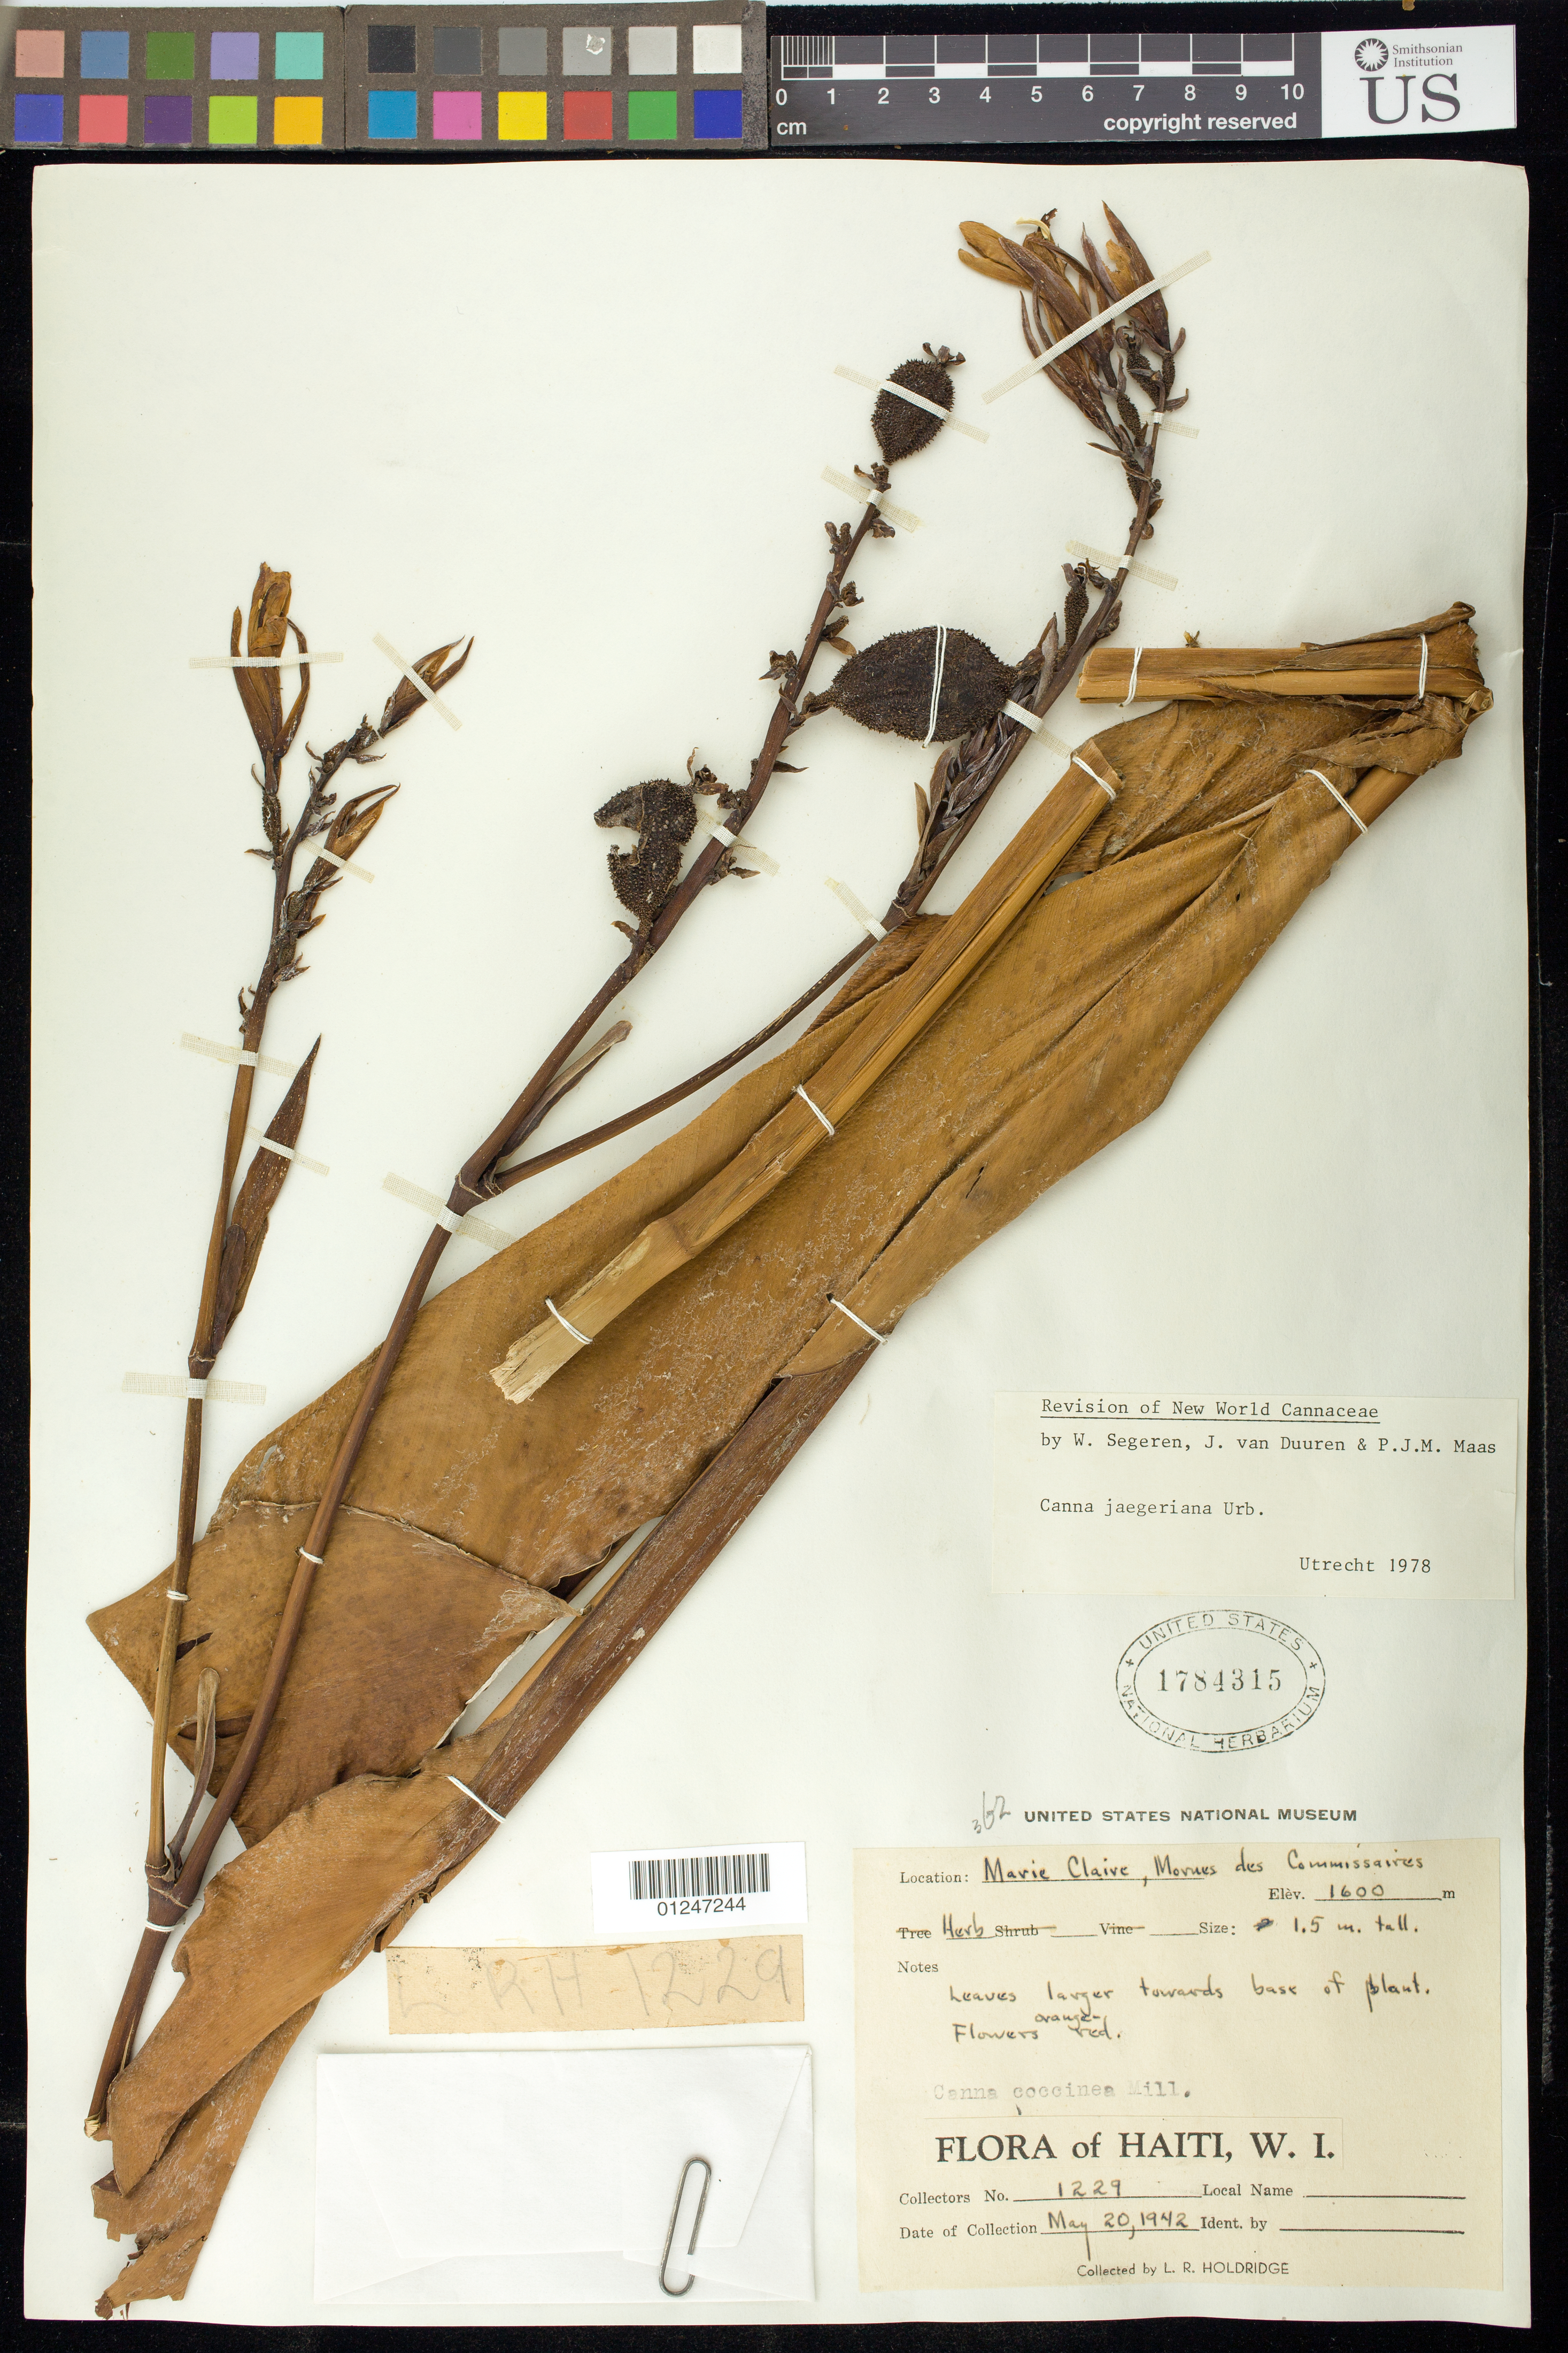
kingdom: Plantae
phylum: Tracheophyta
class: Liliopsida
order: Zingiberales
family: Cannaceae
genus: Canna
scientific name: Canna jaegeriana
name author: Urb.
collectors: L. Holdridge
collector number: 1229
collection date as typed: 20 May 1942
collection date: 1942-05-20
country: Haiti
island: Hispaniola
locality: Marie Claire, Mornes des Commissaires.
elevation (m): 1600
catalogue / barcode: US 1784315